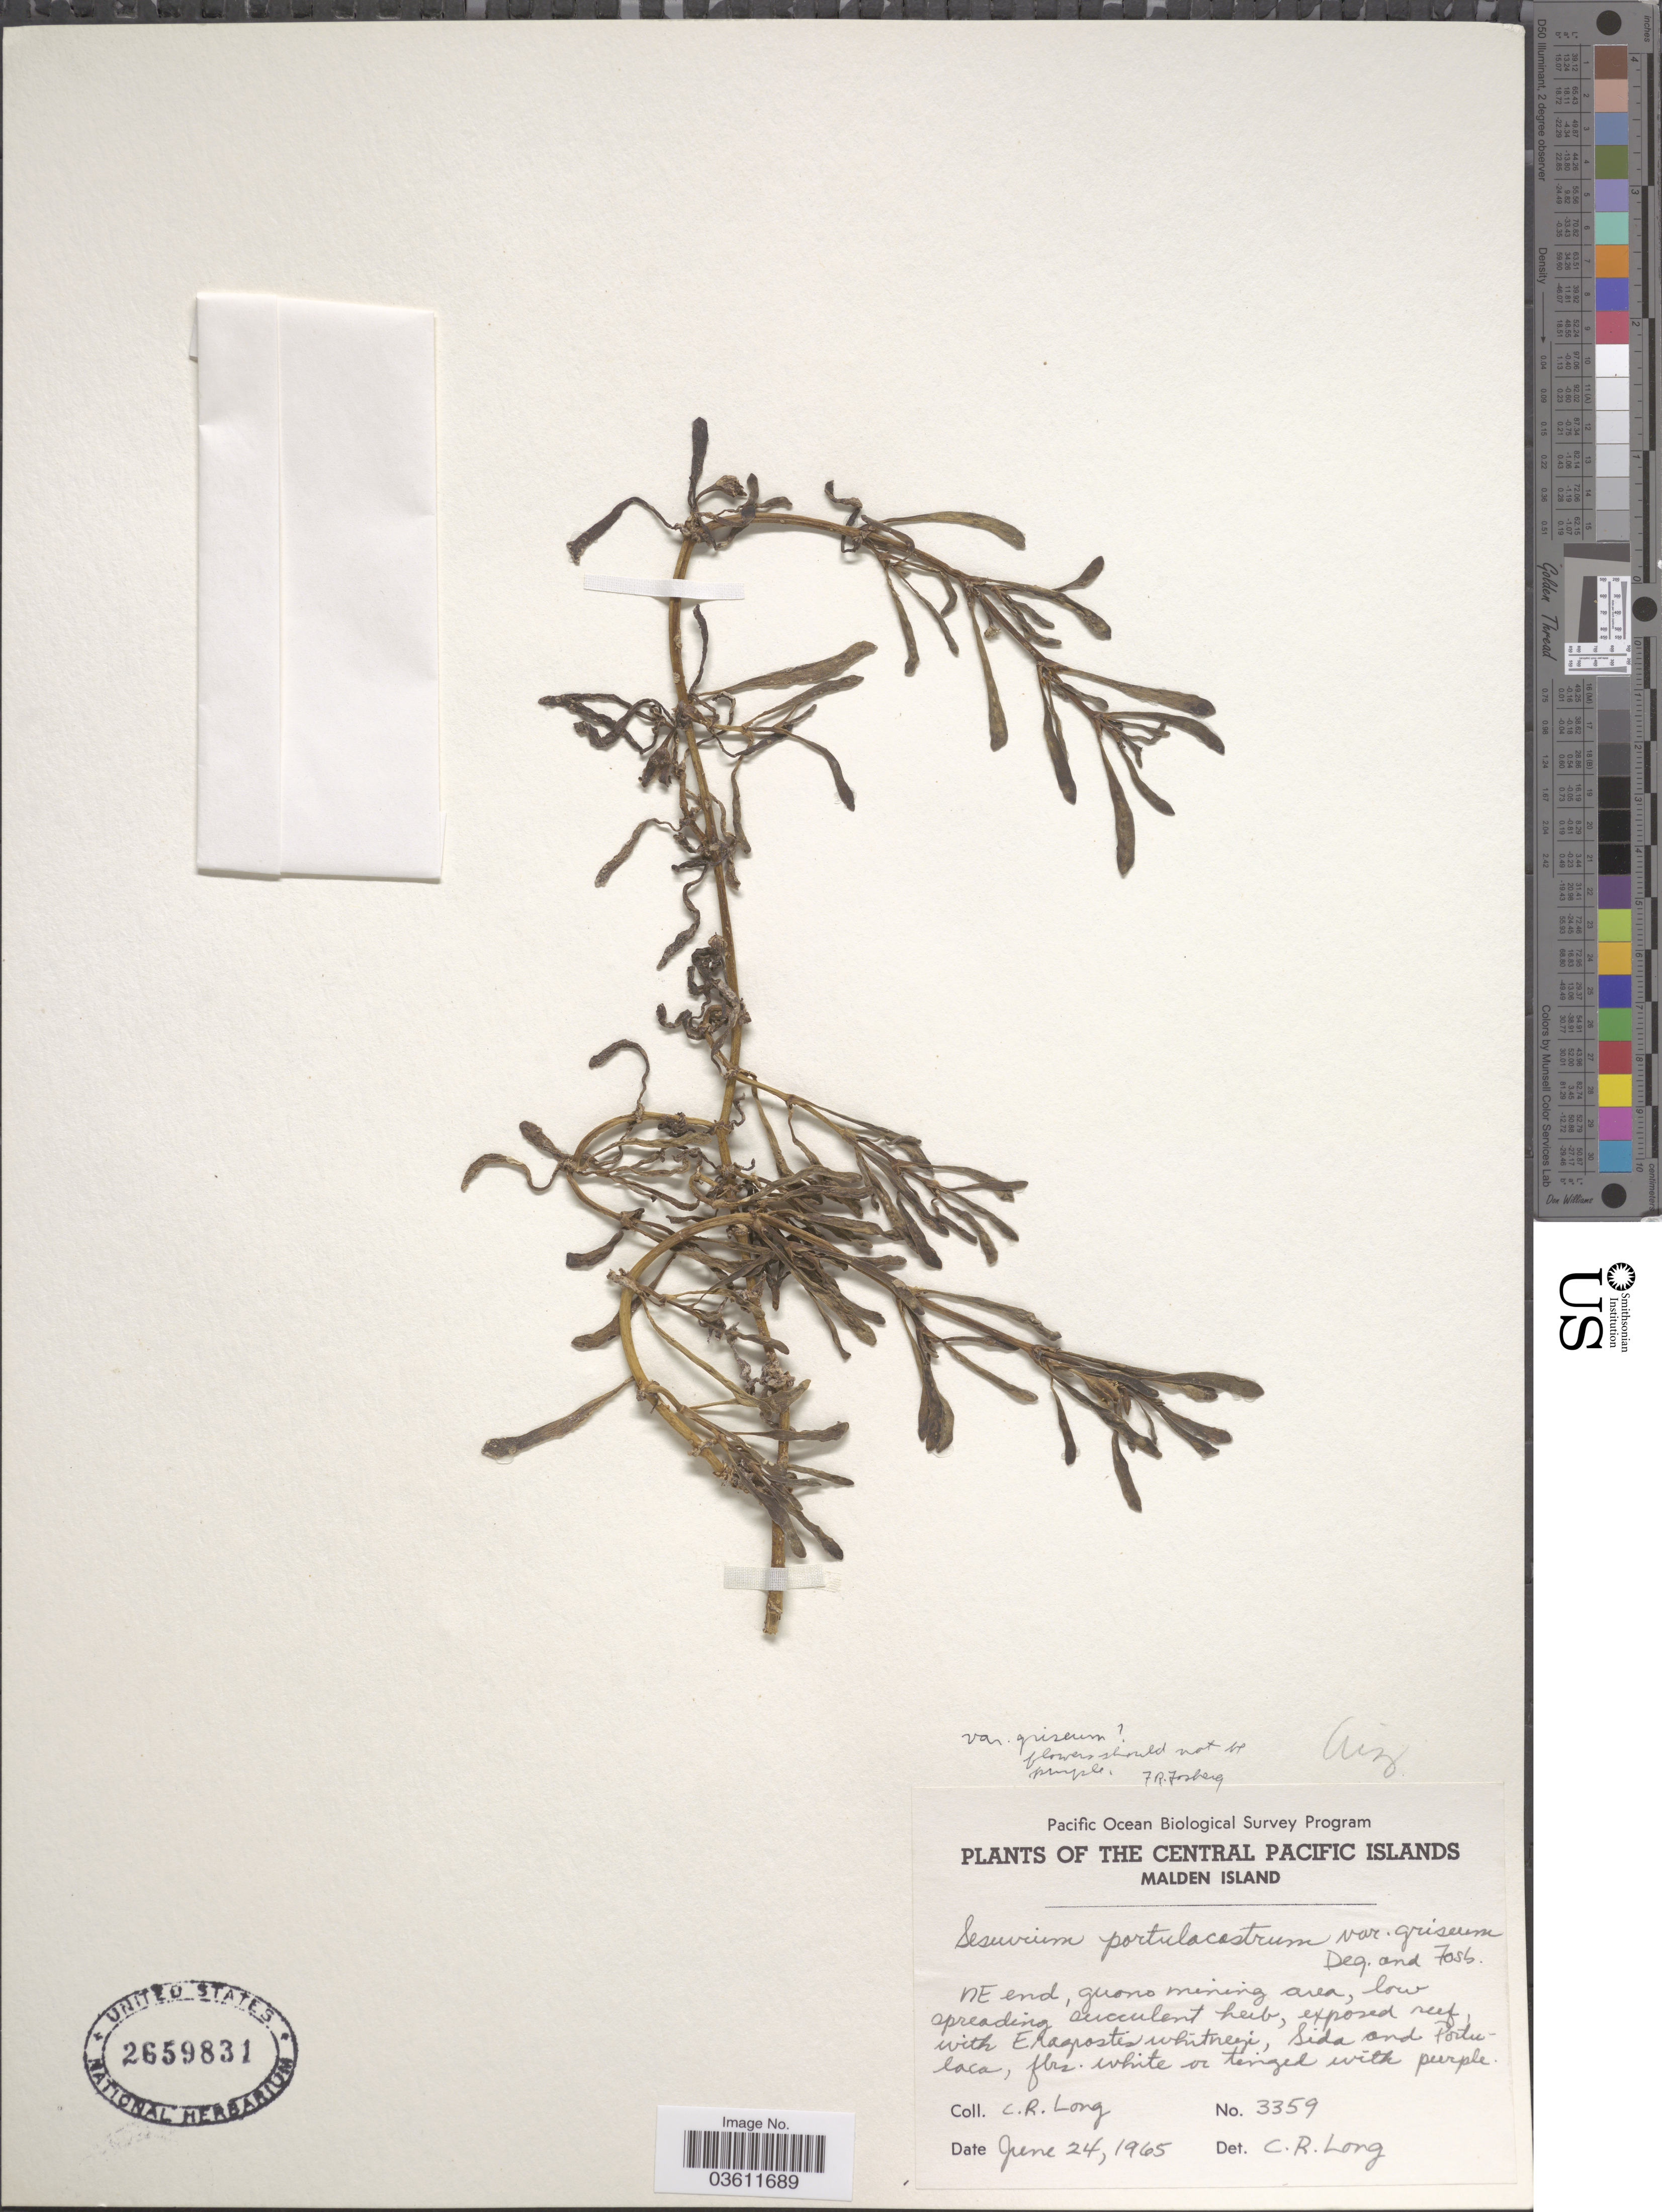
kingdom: Plantae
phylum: Tracheophyta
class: Magnoliopsida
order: Caryophyllales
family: Aizoaceae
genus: Sesuvium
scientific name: Sesuvium portulacastrum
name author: (L.) L.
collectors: C. R. Long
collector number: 3359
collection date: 1965-06-24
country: Kiribati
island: Malden Island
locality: The Central Pacific Islands. Malden Island. NE end, guono mining area.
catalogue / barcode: US 2659831